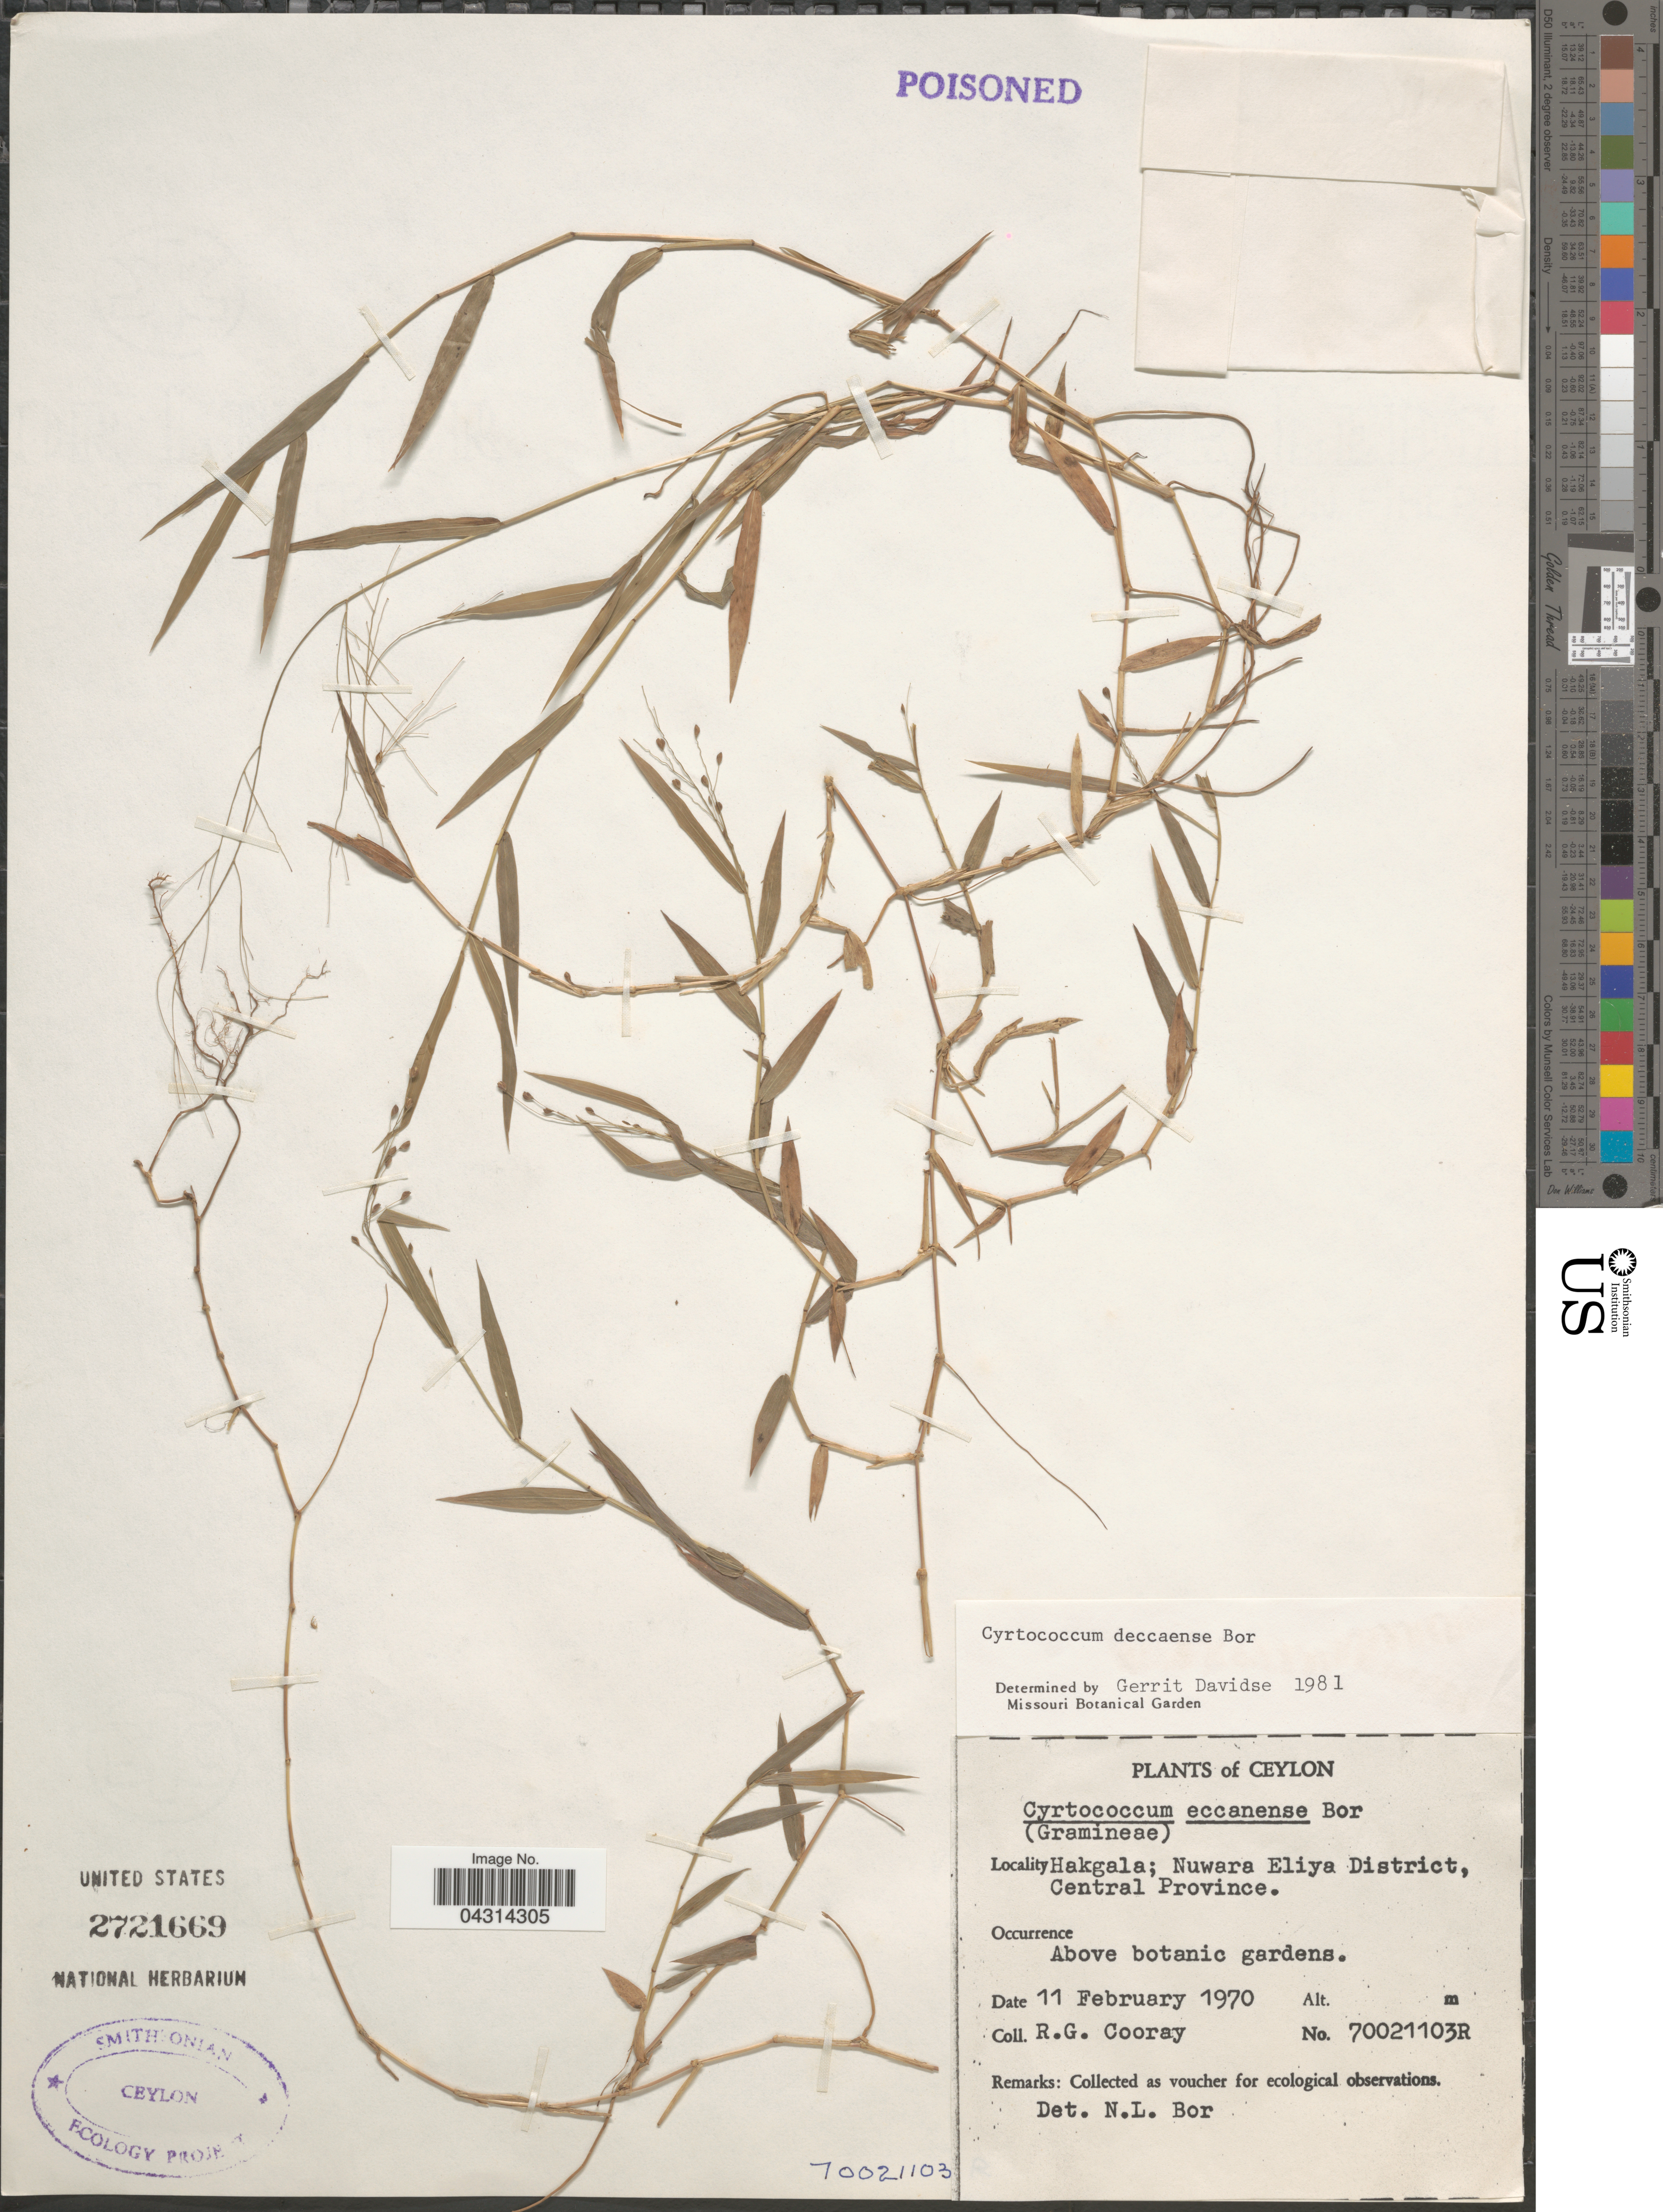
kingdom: Plantae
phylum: Tracheophyta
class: Liliopsida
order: Poales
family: Poaceae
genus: Cyrtococcum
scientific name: Cyrtococcum deccanense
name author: Bor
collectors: R. Cooray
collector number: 70021103R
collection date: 1970-02-11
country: Sri Lanka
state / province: Central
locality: Ceylon. Hakgala; Nuwara Eliya District. Above botanic gardens.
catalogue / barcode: US 2721669